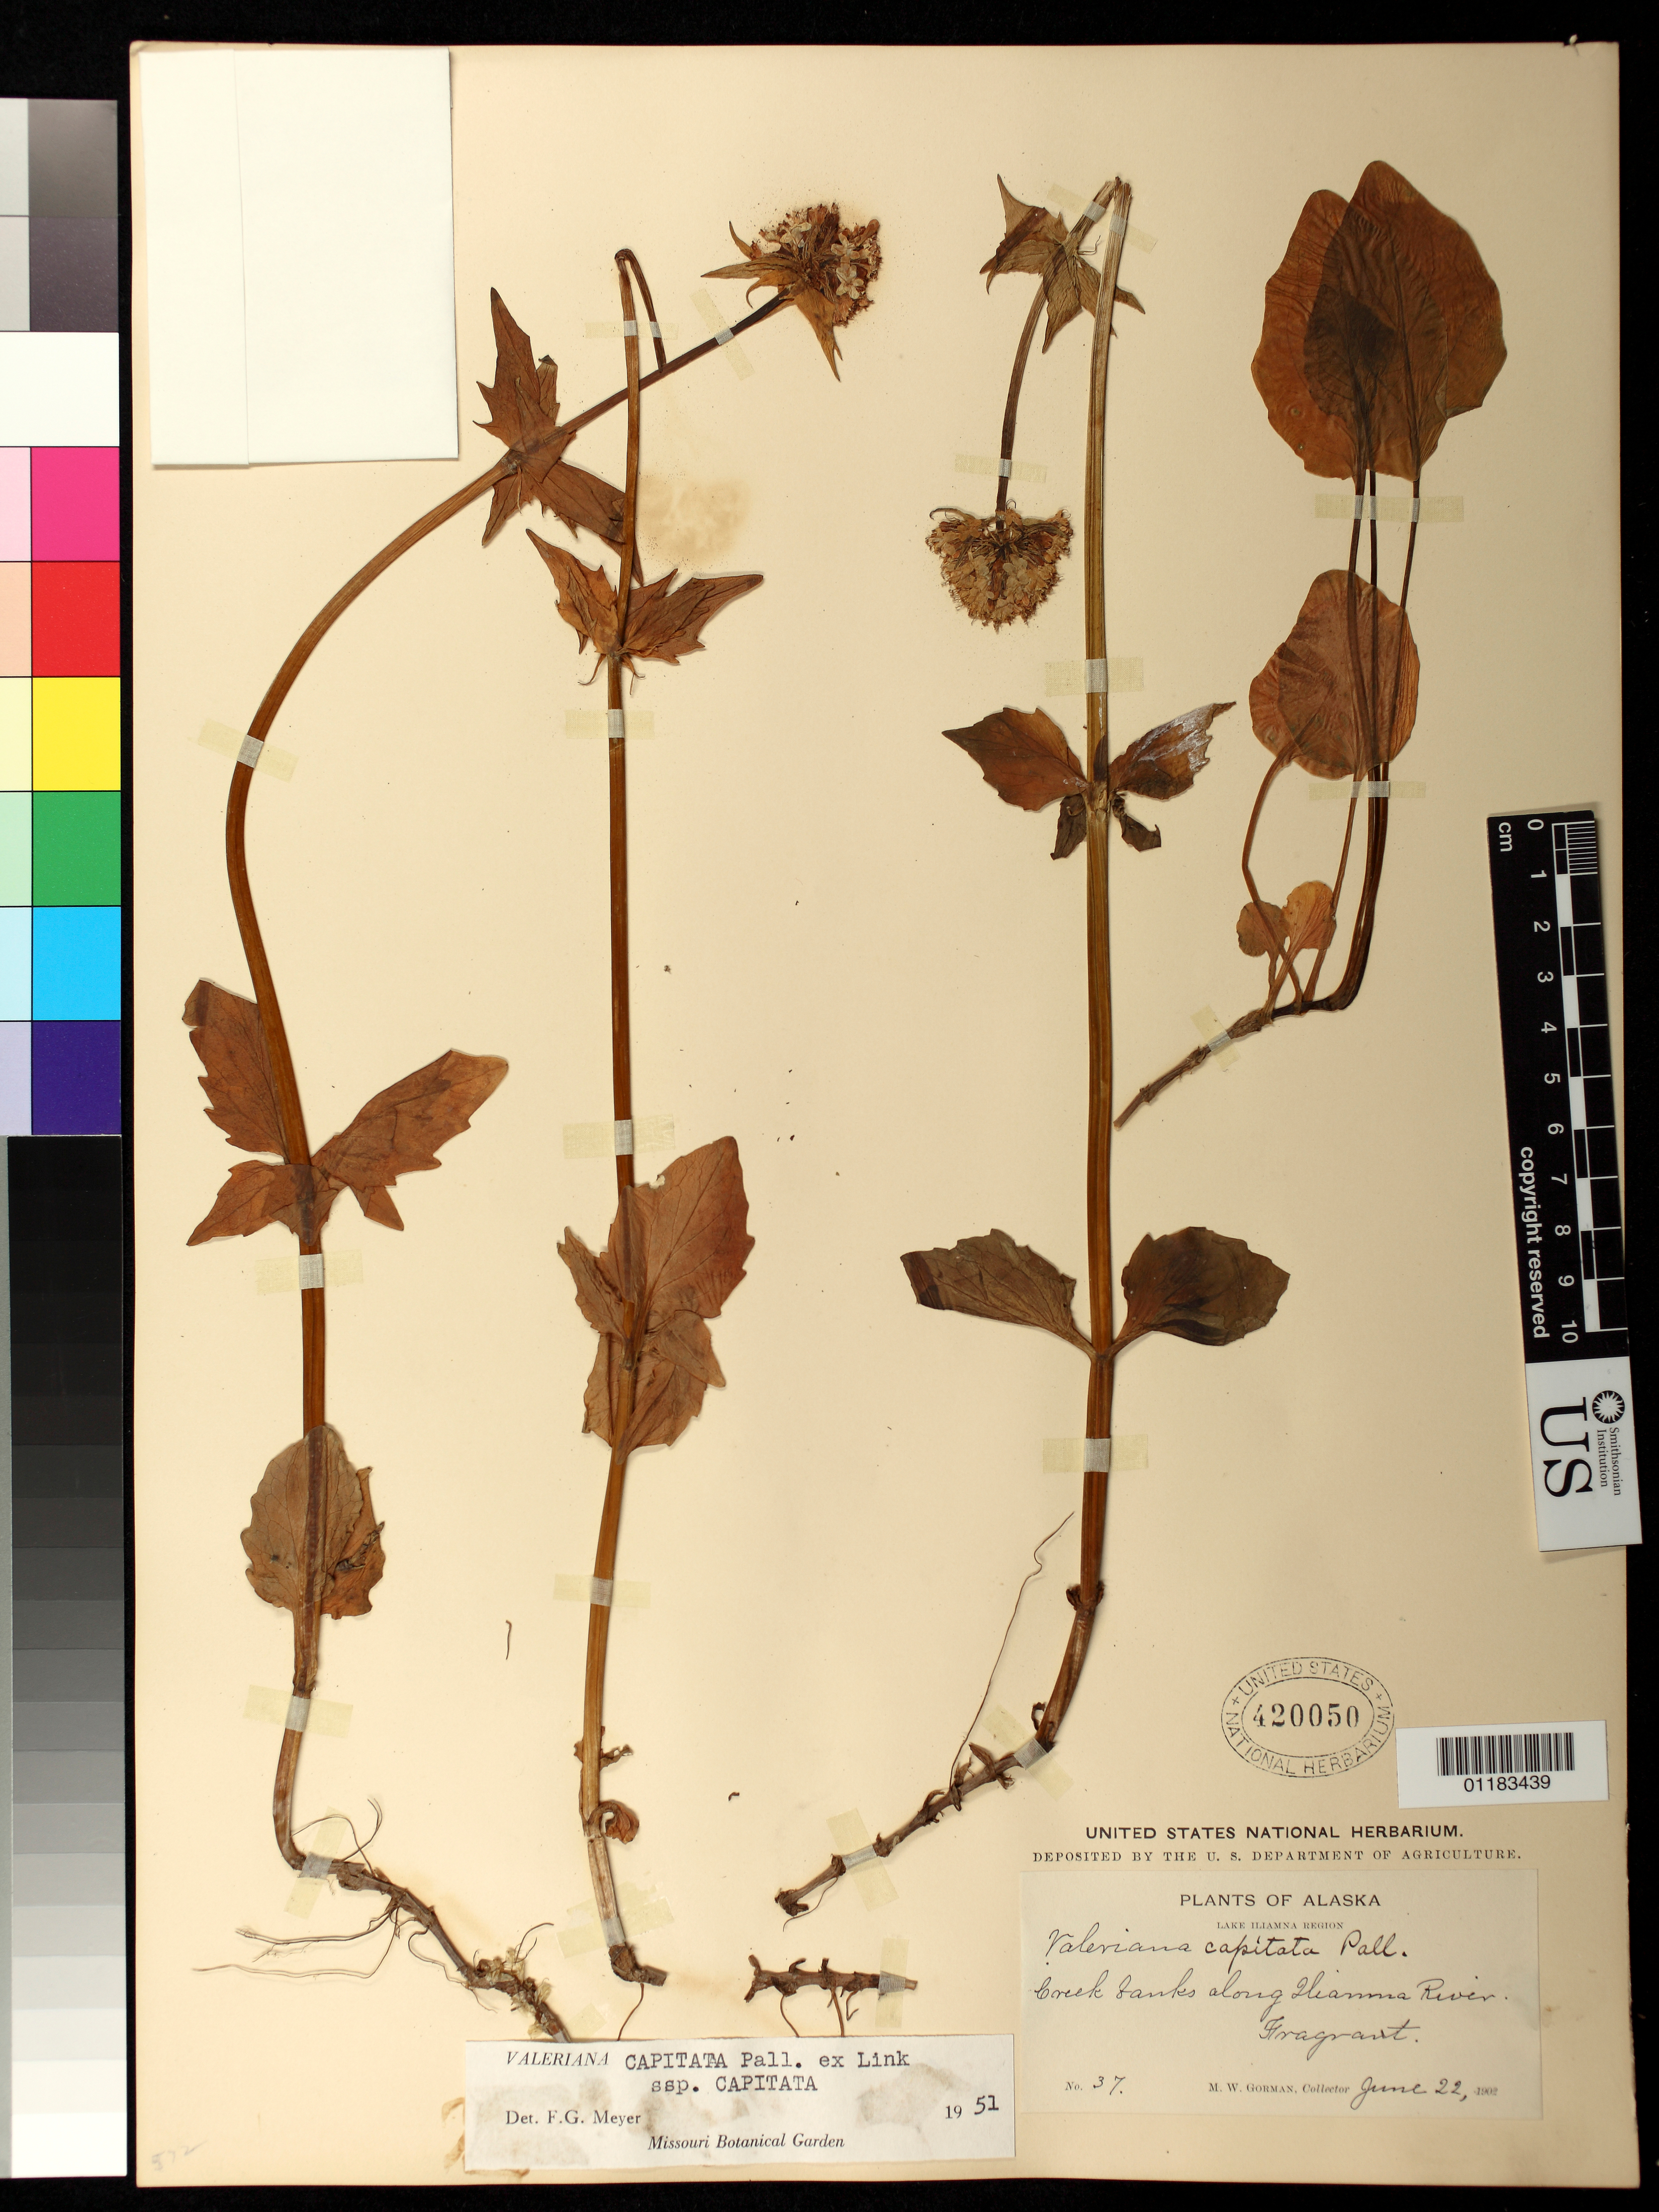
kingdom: Plantae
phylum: Tracheophyta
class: Magnoliopsida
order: Dipsacales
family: Caprifoliaceae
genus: Valeriana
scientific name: Valeriana capitata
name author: Link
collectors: M. W. Gorman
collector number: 37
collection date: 1902-06-22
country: United States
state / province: Alaska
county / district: Lake and Peninsula Borough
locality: Creek banks along Iliamna River. Fragrant.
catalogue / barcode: US 420050